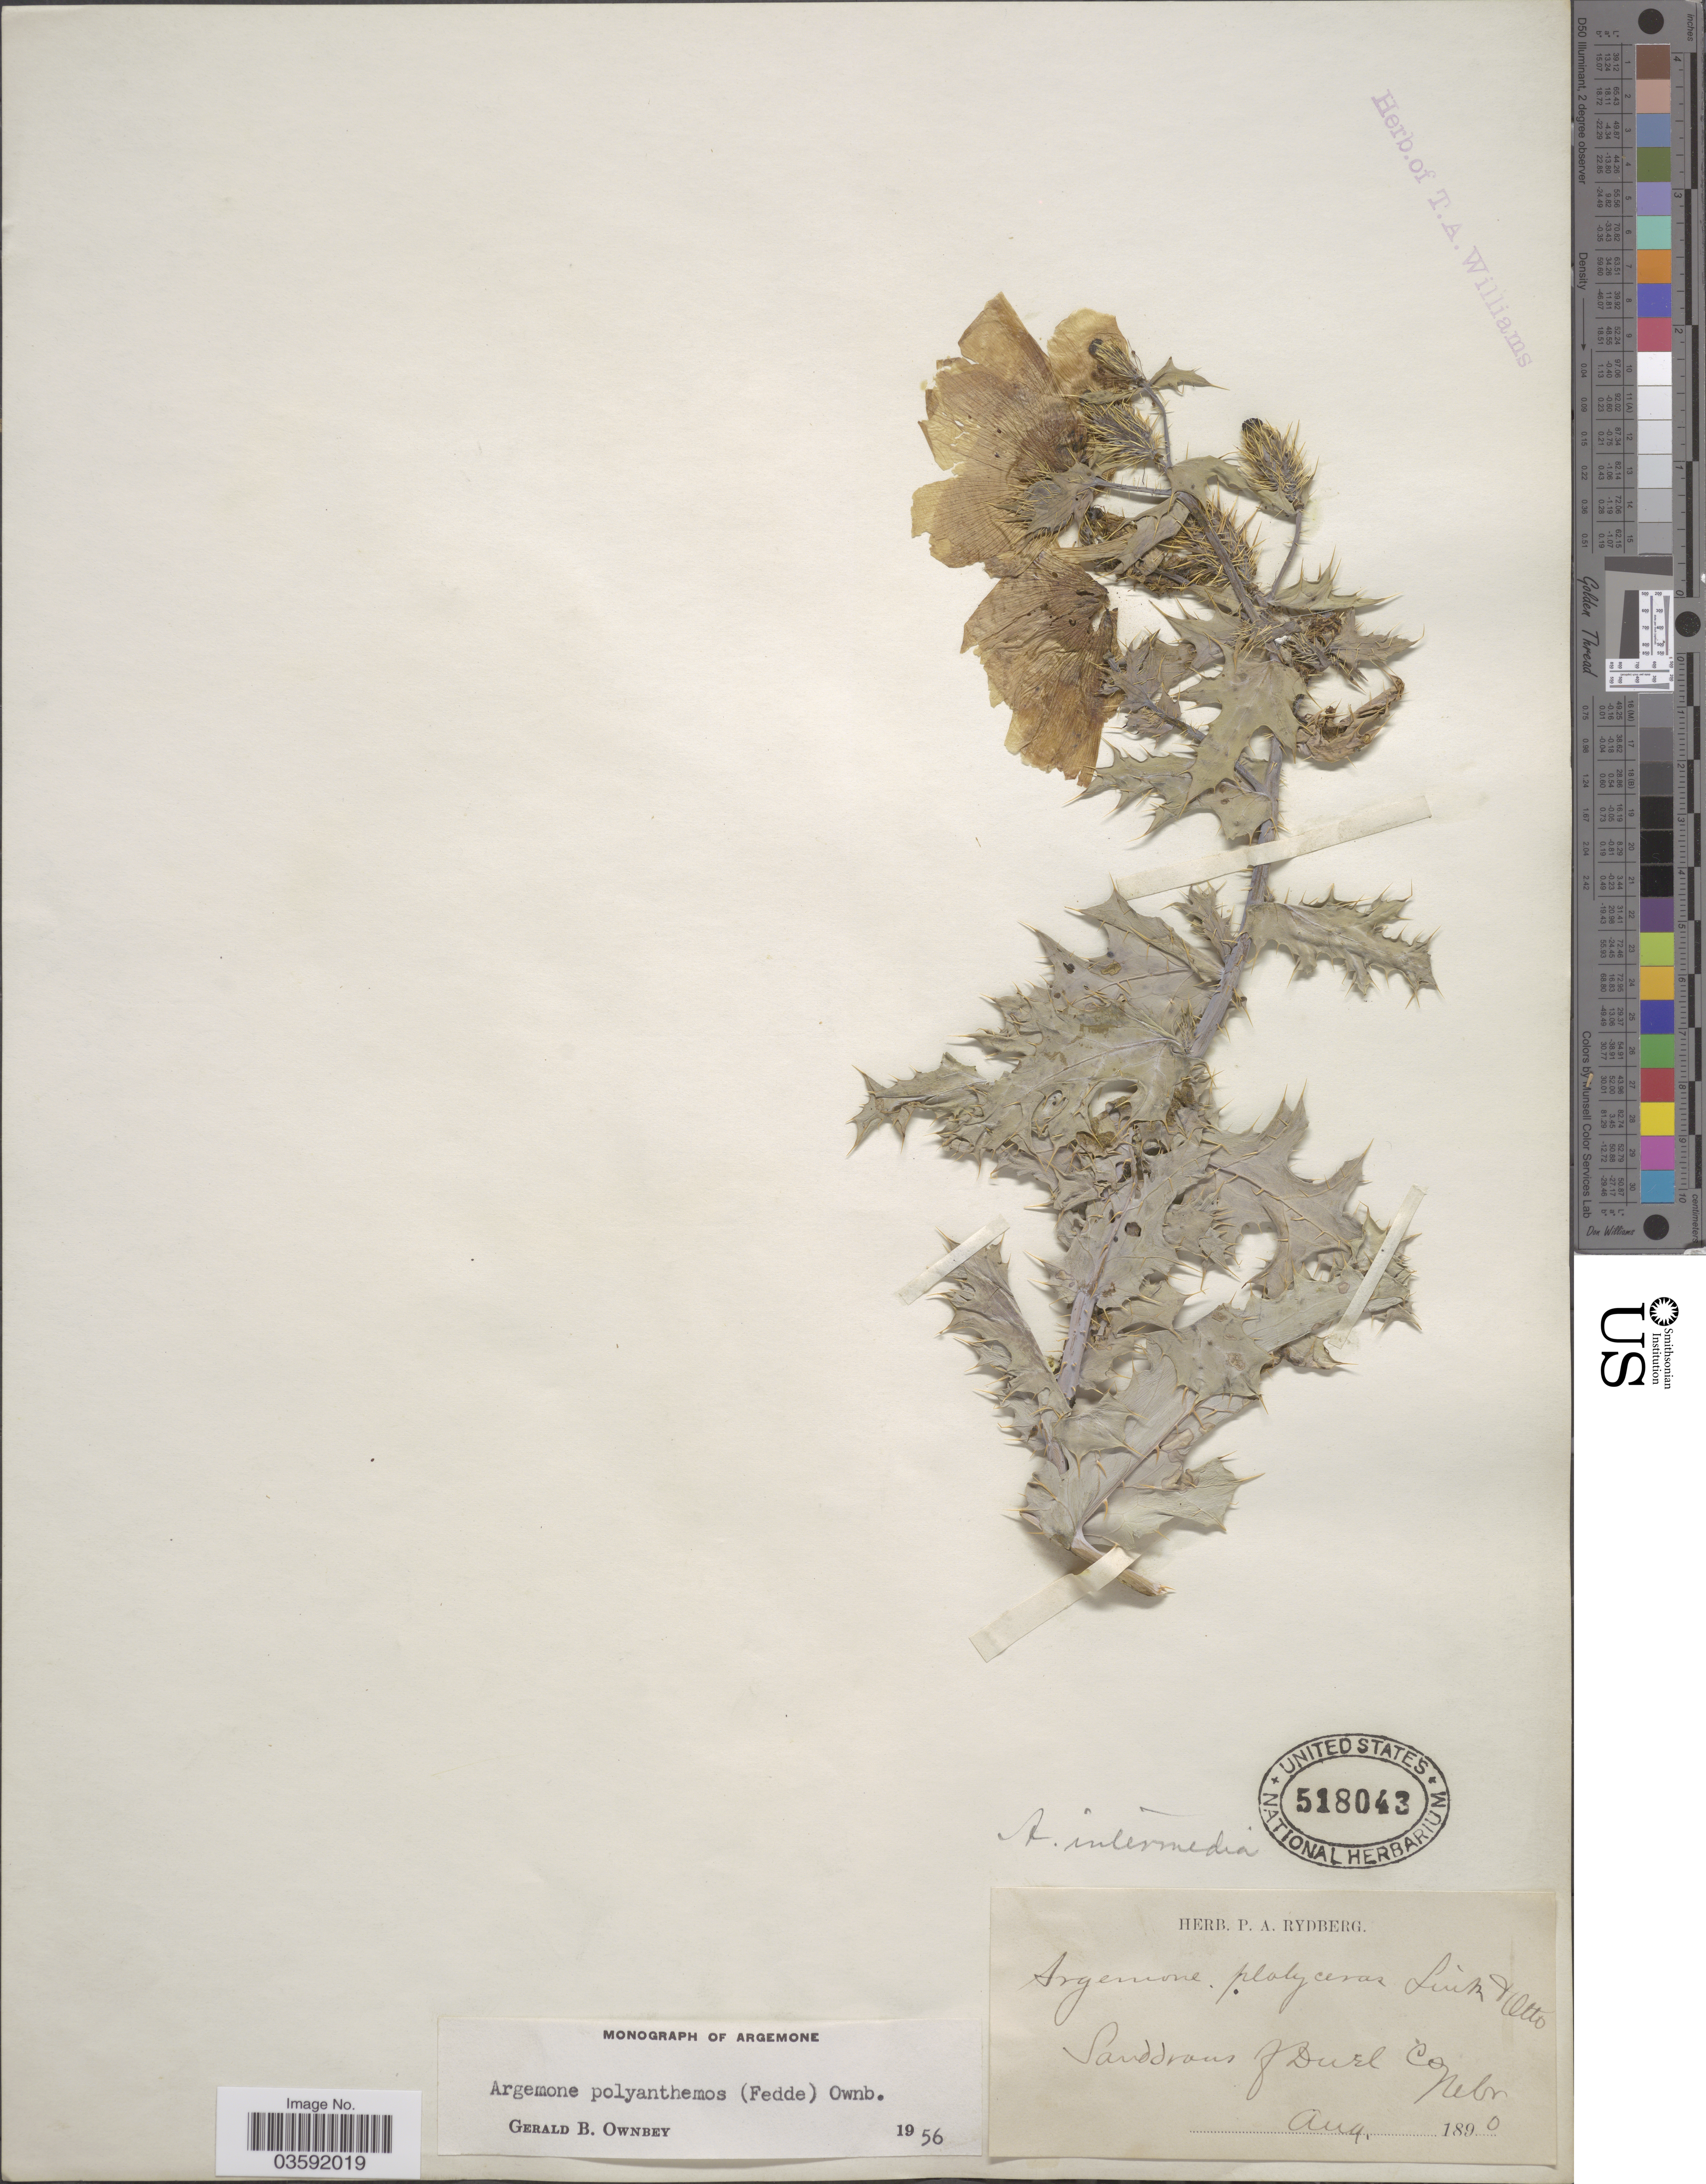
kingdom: Plantae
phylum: Tracheophyta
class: Magnoliopsida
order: Ranunculales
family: Papaveraceae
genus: Argemone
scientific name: Argemone polyanthemos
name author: (Fedde) G.B. Ownbey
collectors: ex herb. P. A. Rydberg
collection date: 1890-08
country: United States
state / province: Nebraska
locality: Deuel Co.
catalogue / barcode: US 518043